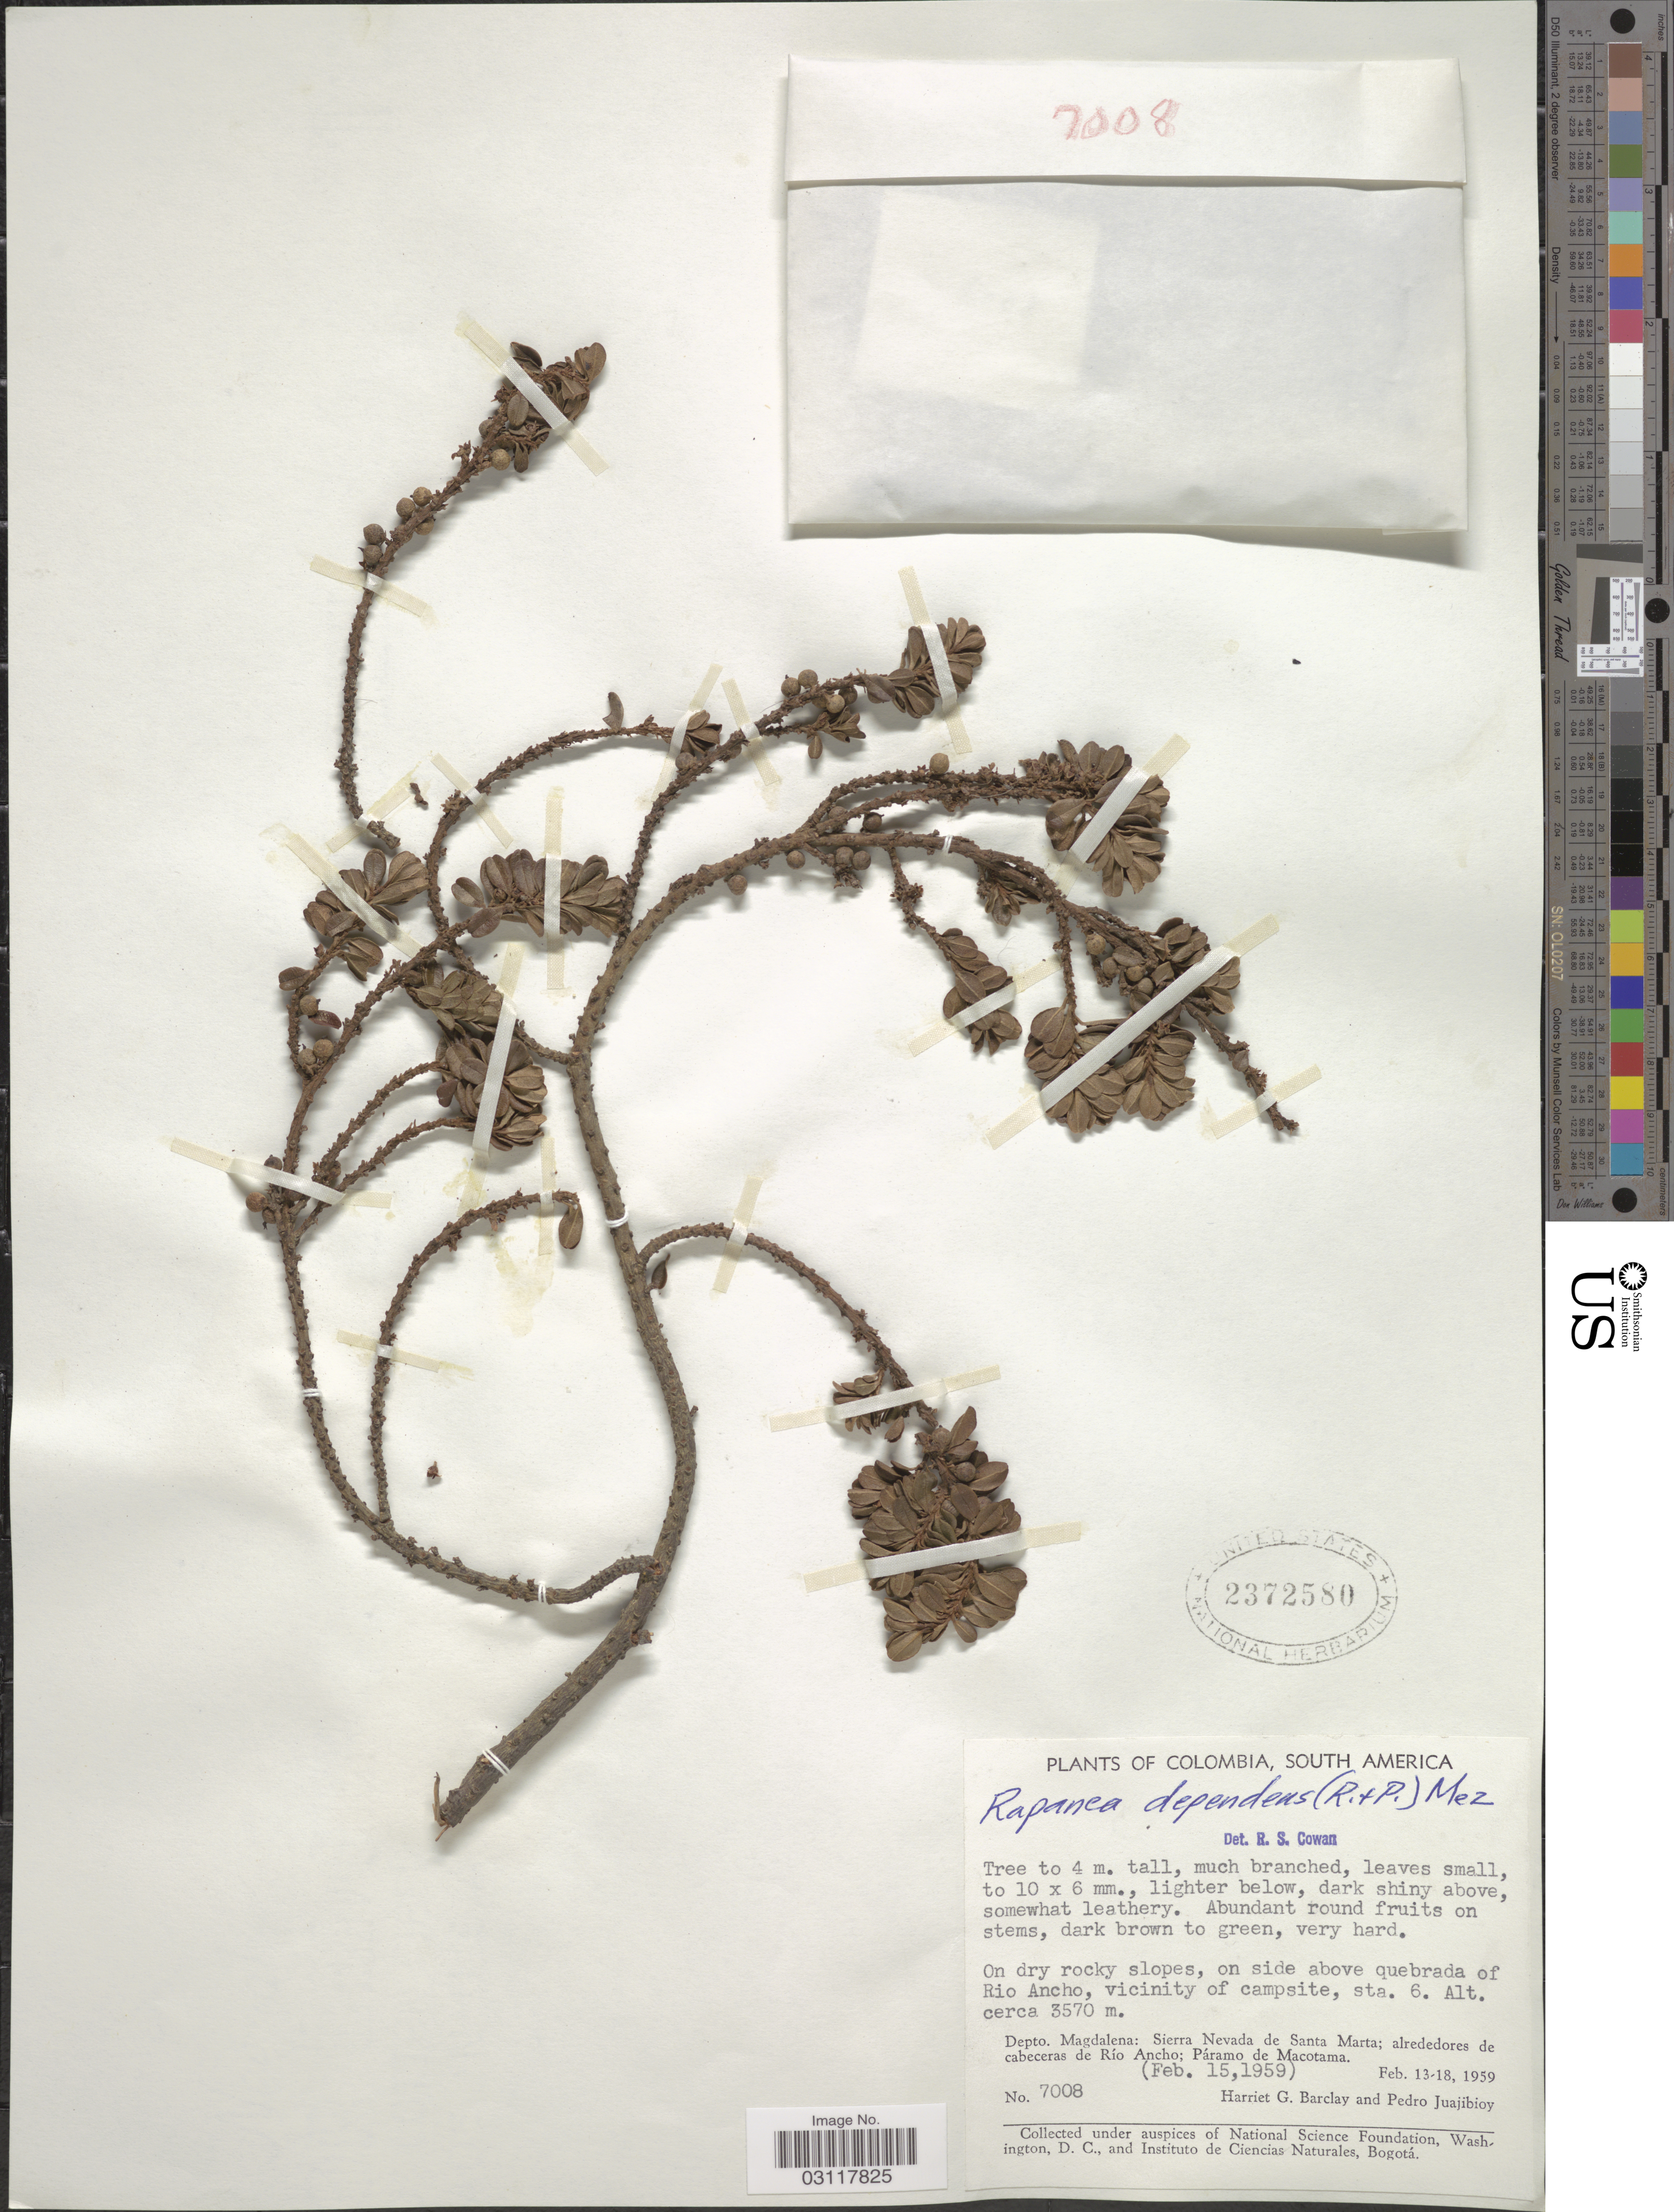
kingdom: Plantae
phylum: Tracheophyta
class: Magnoliopsida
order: Ericales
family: Primulaceae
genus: Rapanea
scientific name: Rapanea dependens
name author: (Ruiz & Pav.) Mez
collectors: H. G. Barclay & P. Juajibioy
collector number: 7008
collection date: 1959-02-13/1959-02-18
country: Colombia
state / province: Magdalena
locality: On dry rocky slopes, on side above quebrada of Rio Ancho, vicinity of campsite, sta. 6. Depto. Magdalena: Sierra Nevada de Santa Marta; alrededores de cabeceras de Río Ancho; Páramo de Macotama.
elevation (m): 3570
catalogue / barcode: US 2372580